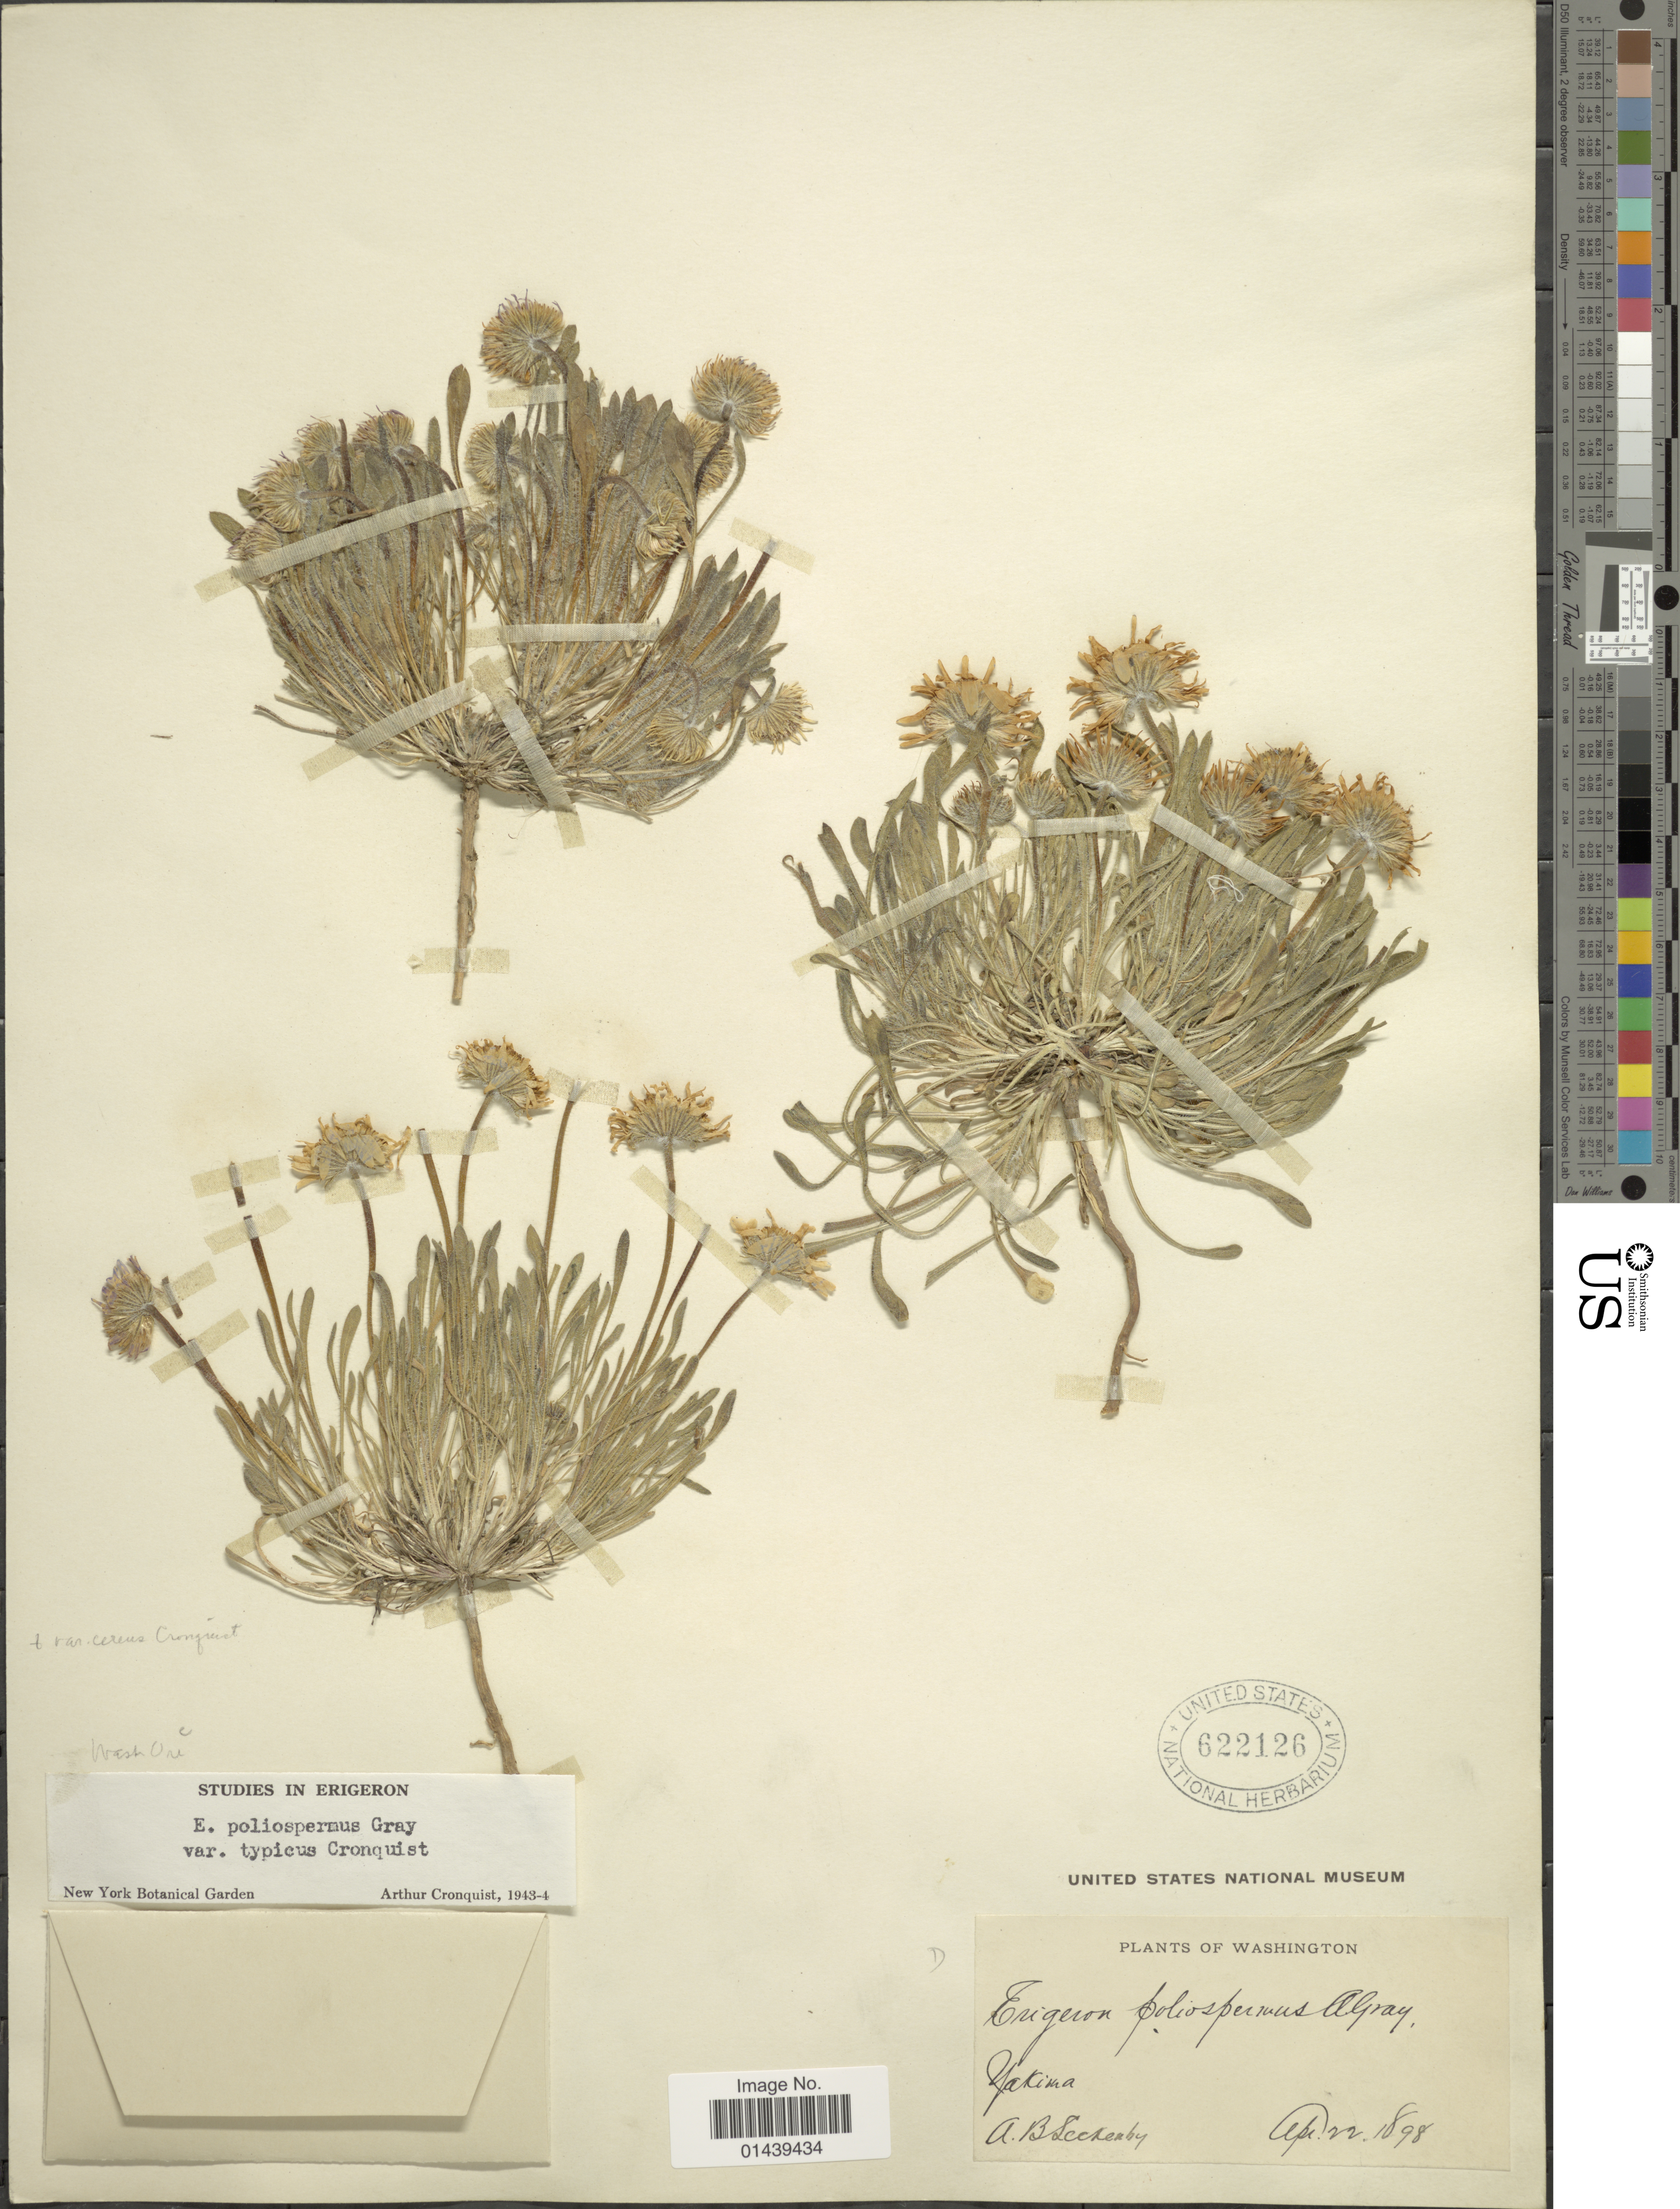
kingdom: Plantae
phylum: Tracheophyta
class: Magnoliopsida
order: Asterales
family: Asteraceae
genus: Erigeron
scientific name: Erigeron poliospermus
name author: A. Gray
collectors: A. Leckenby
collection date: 1898-04-22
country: United States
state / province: Washington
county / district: Yakima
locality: Yakima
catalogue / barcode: US 622126